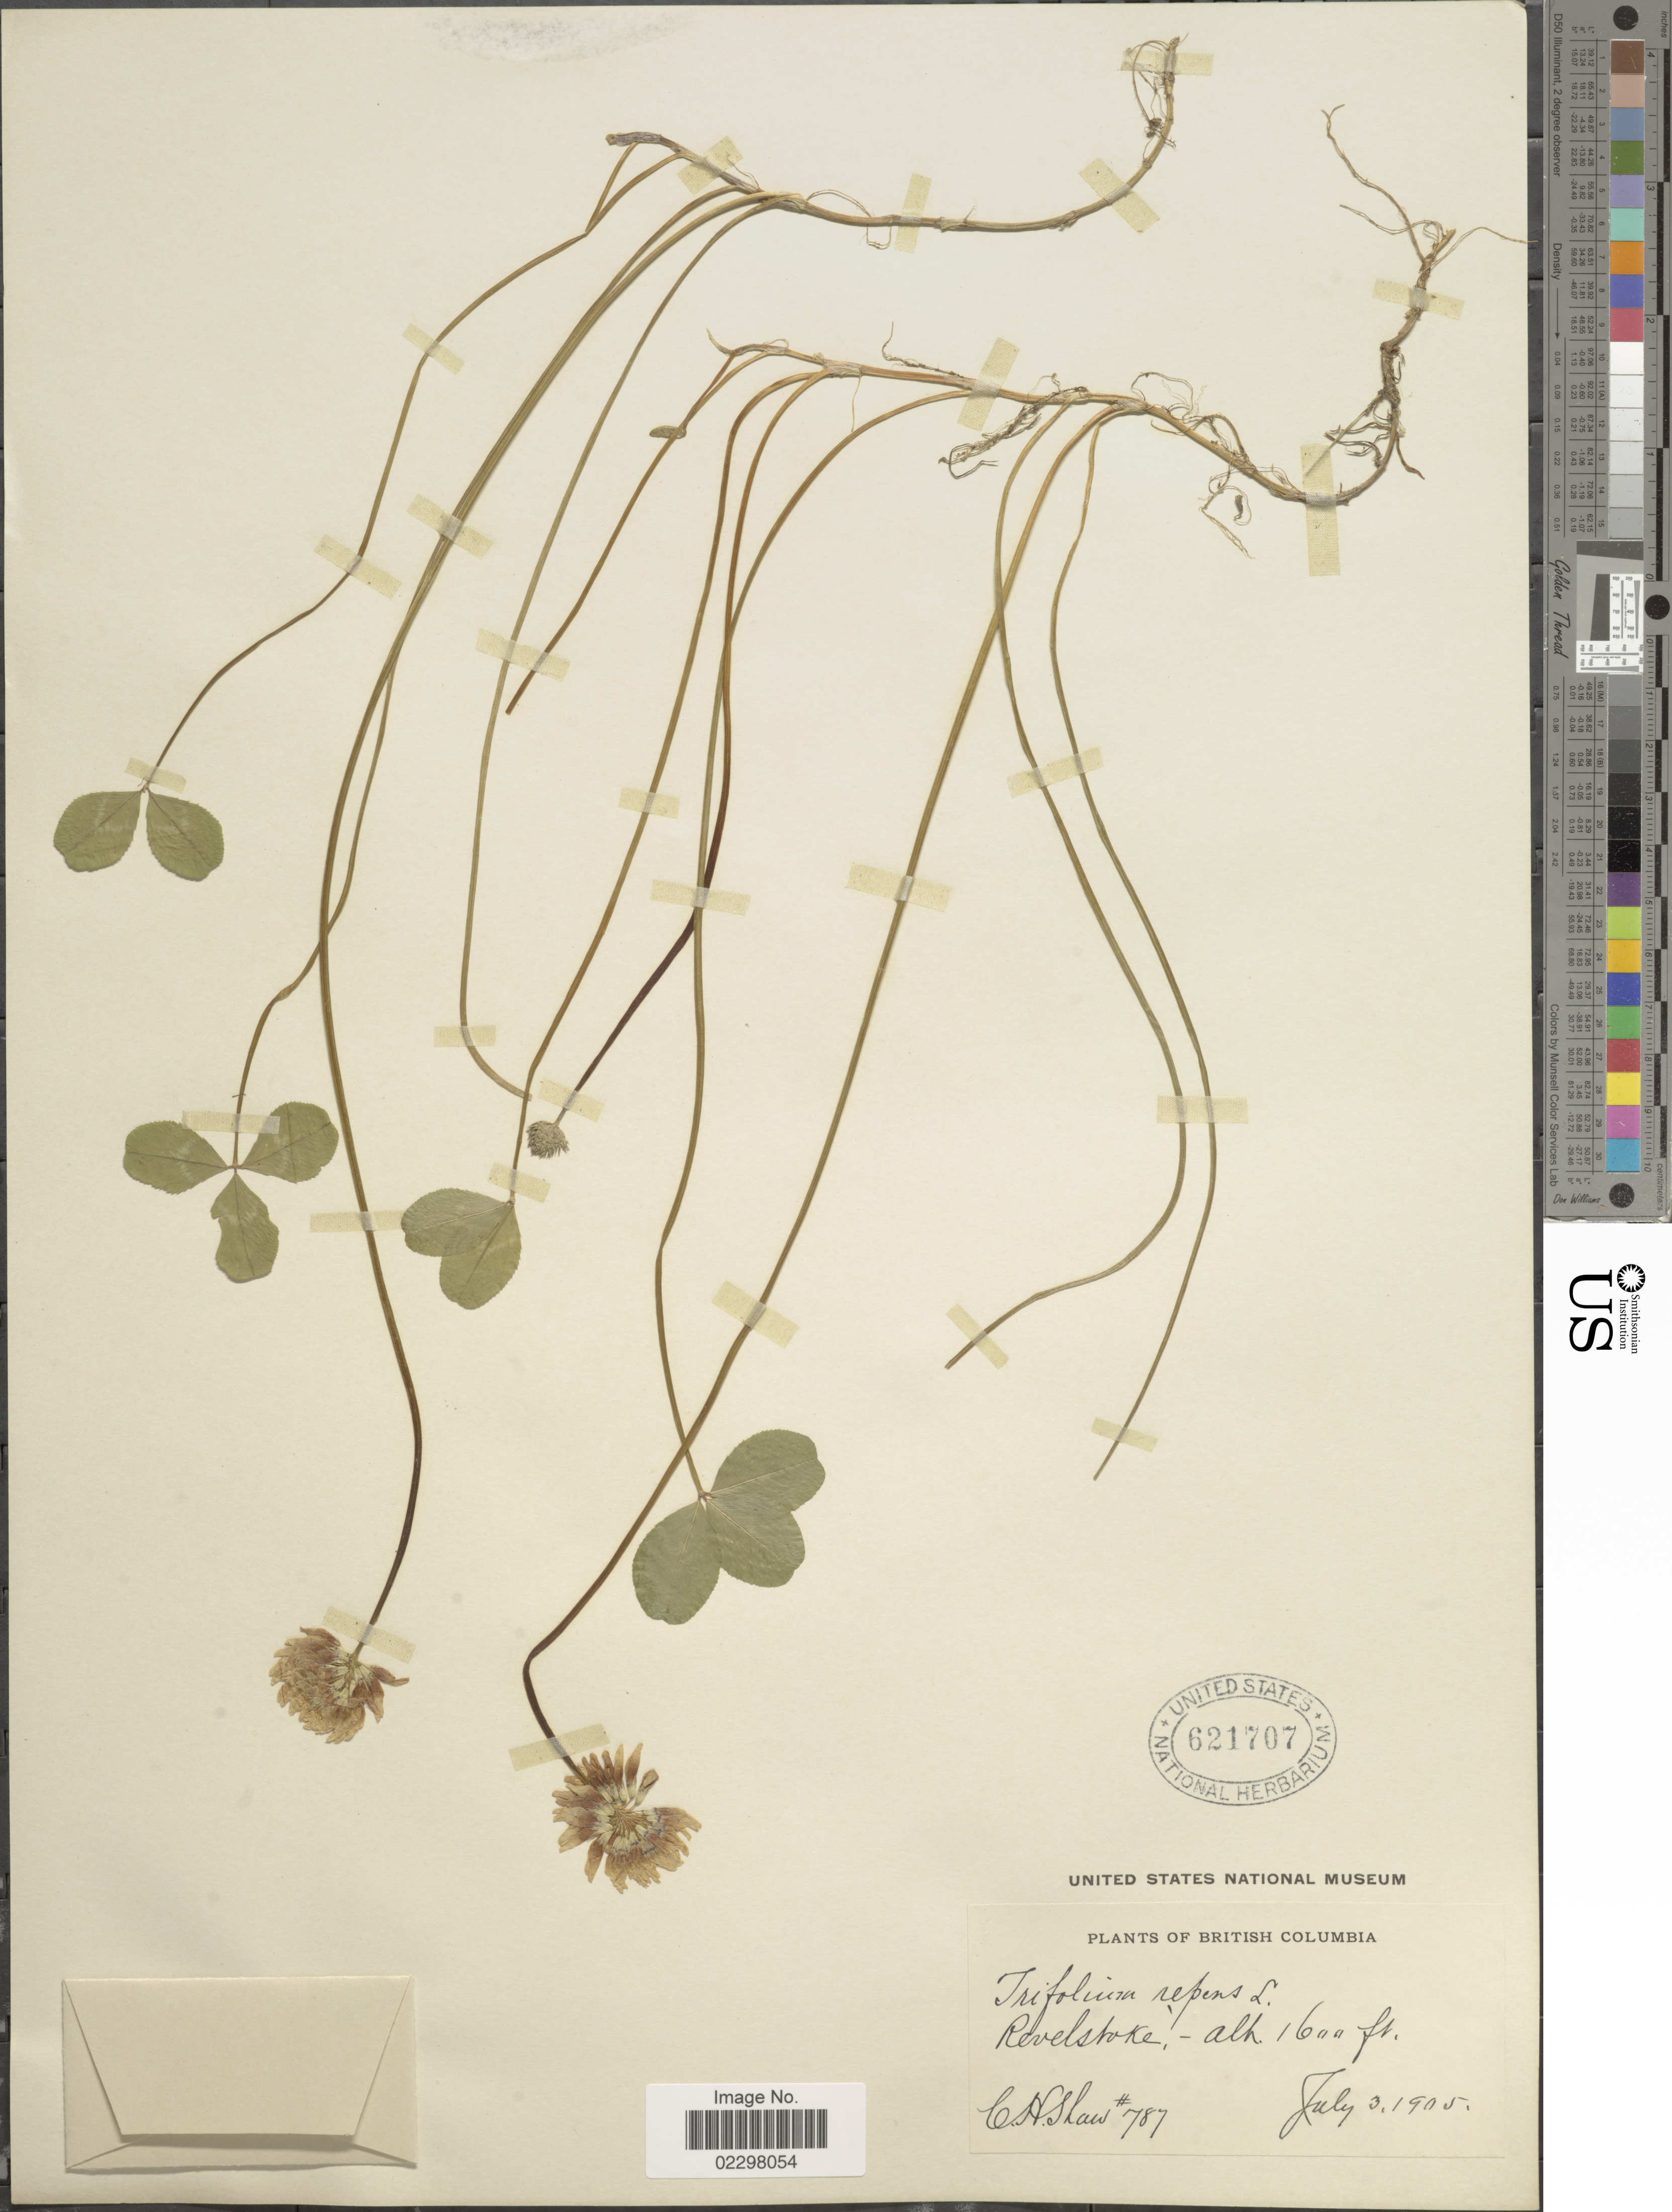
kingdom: Plantae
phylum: Tracheophyta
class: Magnoliopsida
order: Fabales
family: Fabaceae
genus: Trifolium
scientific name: Trifolium repens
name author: L.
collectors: C. H. Shaw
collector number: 787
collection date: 1905-07-03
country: Canada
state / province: British Columbia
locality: Revelstoke.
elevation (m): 488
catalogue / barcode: US 621707